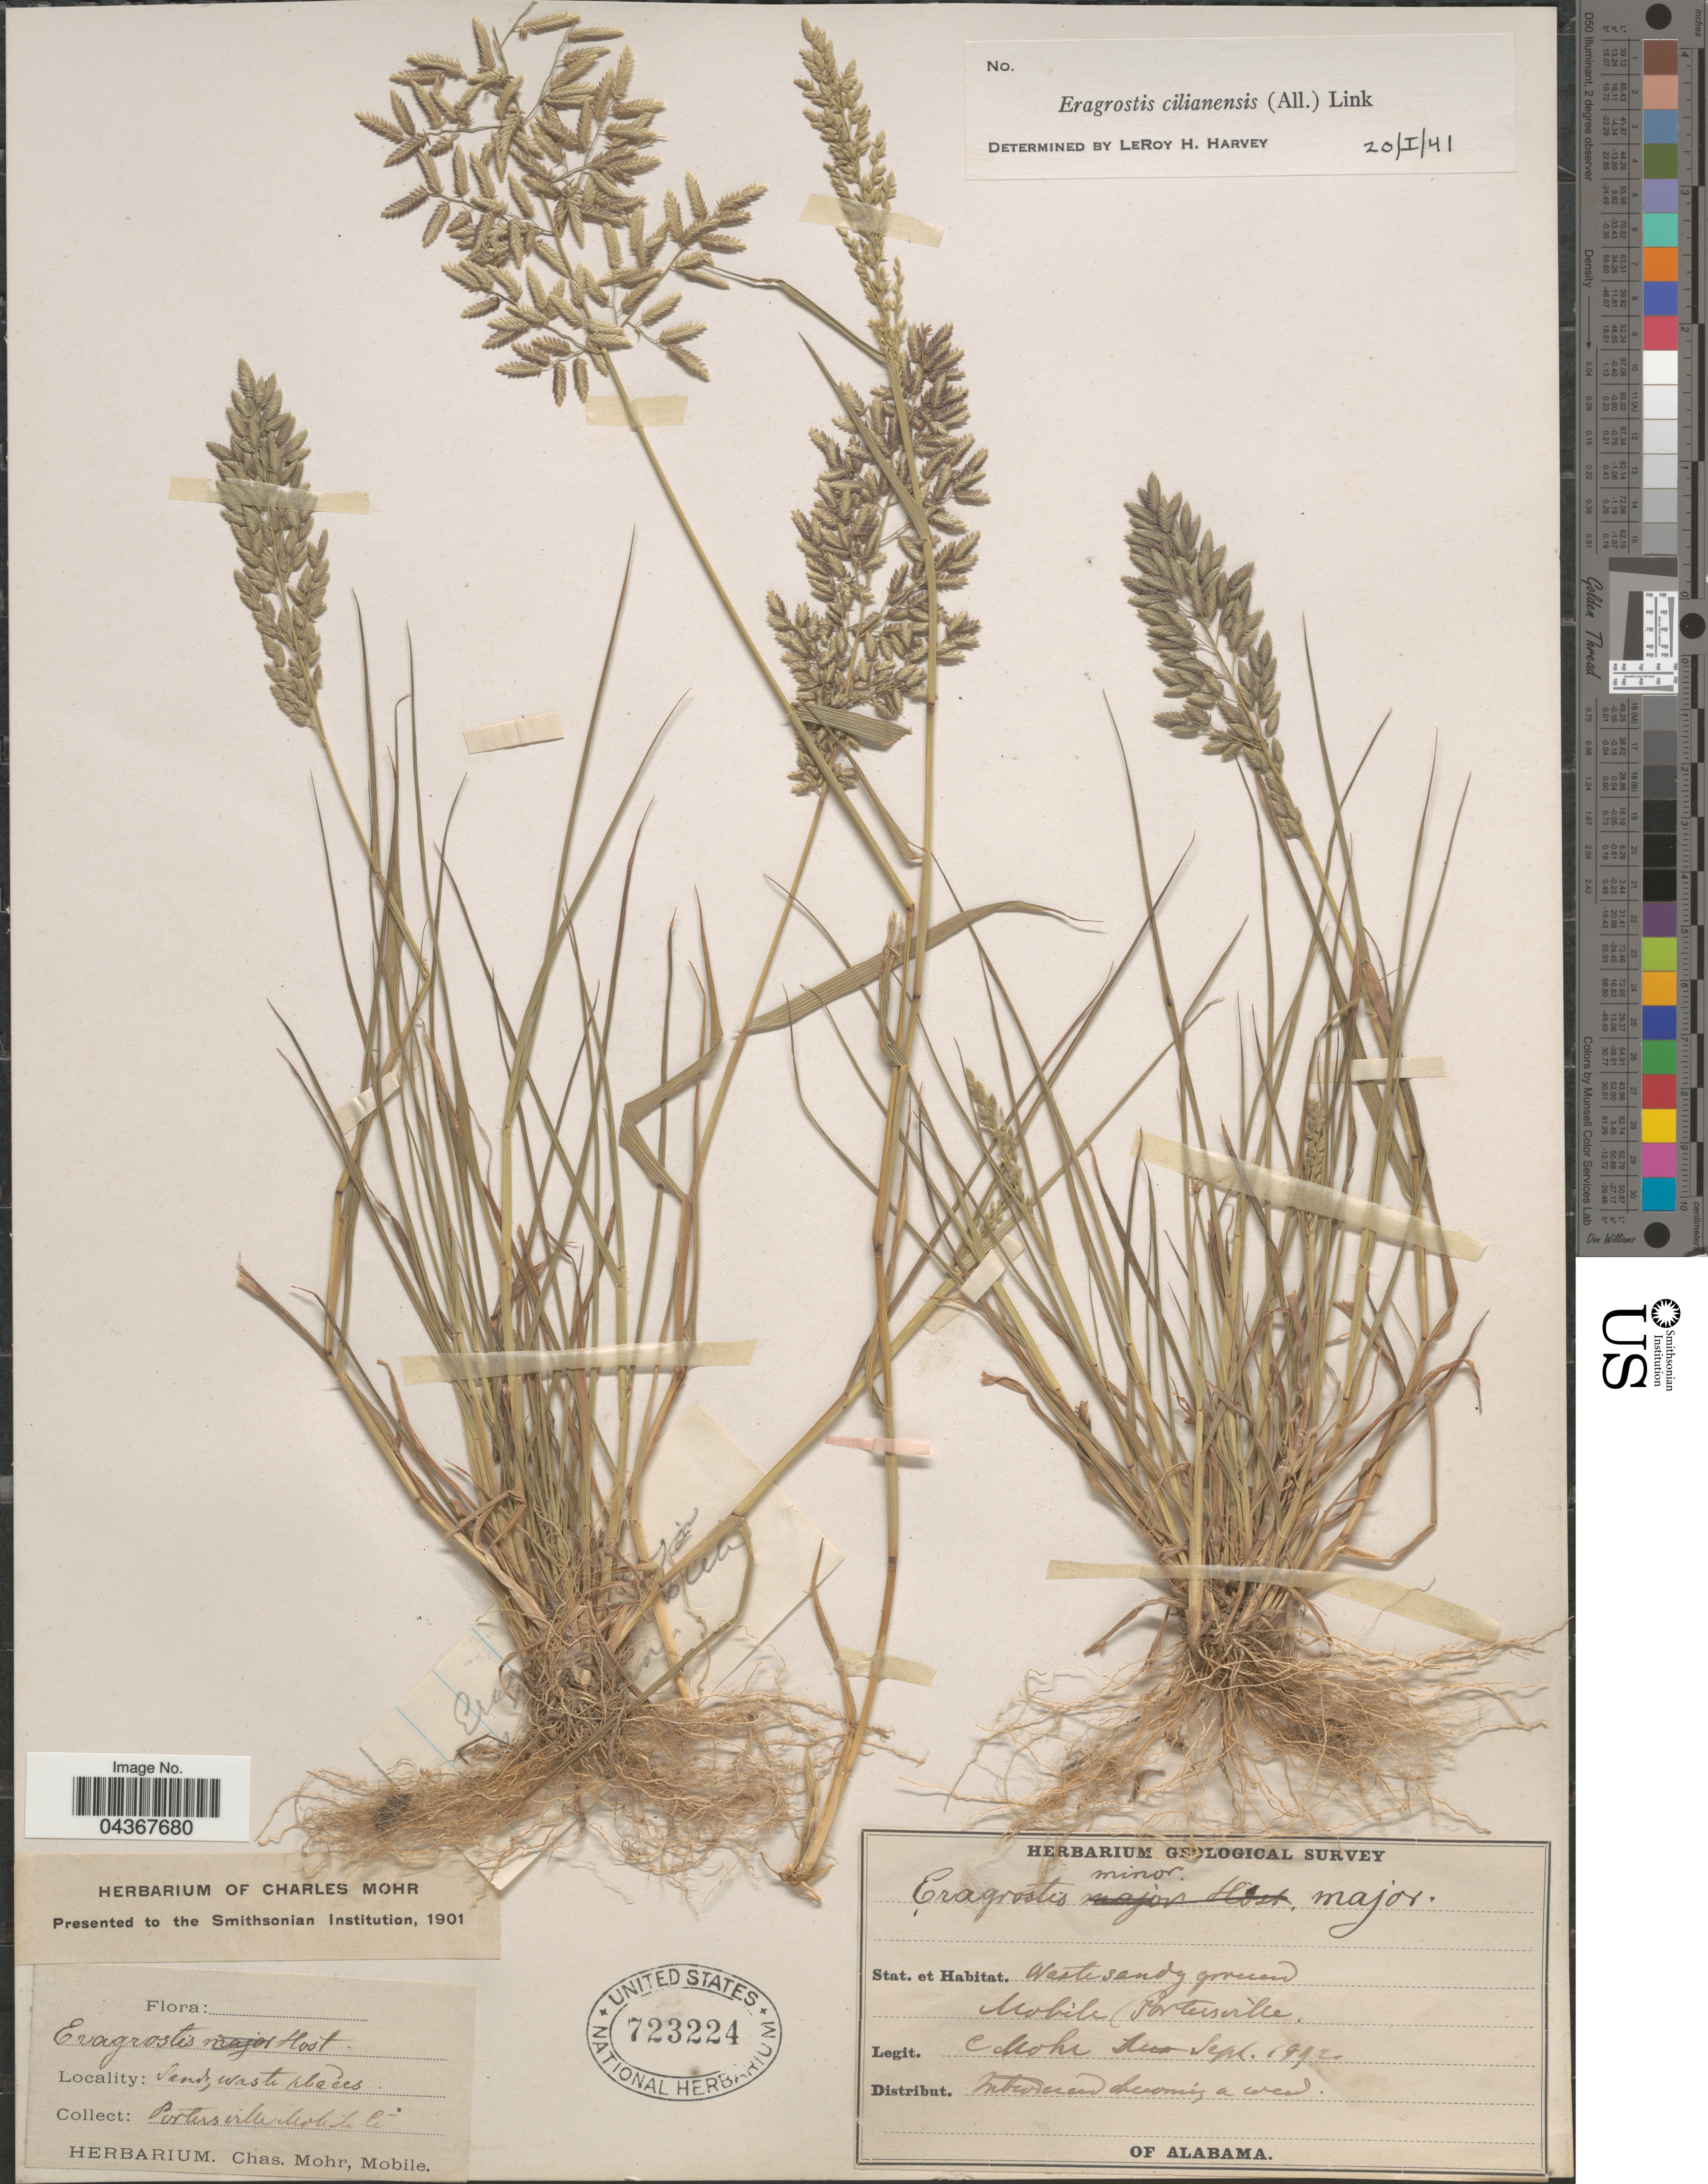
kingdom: Plantae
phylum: Tracheophyta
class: Liliopsida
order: Poales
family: Poaceae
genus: Eragrostis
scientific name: Eragrostis cilianensis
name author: (Bellardi) Vignolo ex Janch.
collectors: Mohr, C. T. (herbarium)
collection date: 1892-09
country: United States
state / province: Alabama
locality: Geological Survey. Mobile Portersville.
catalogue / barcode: US 723224